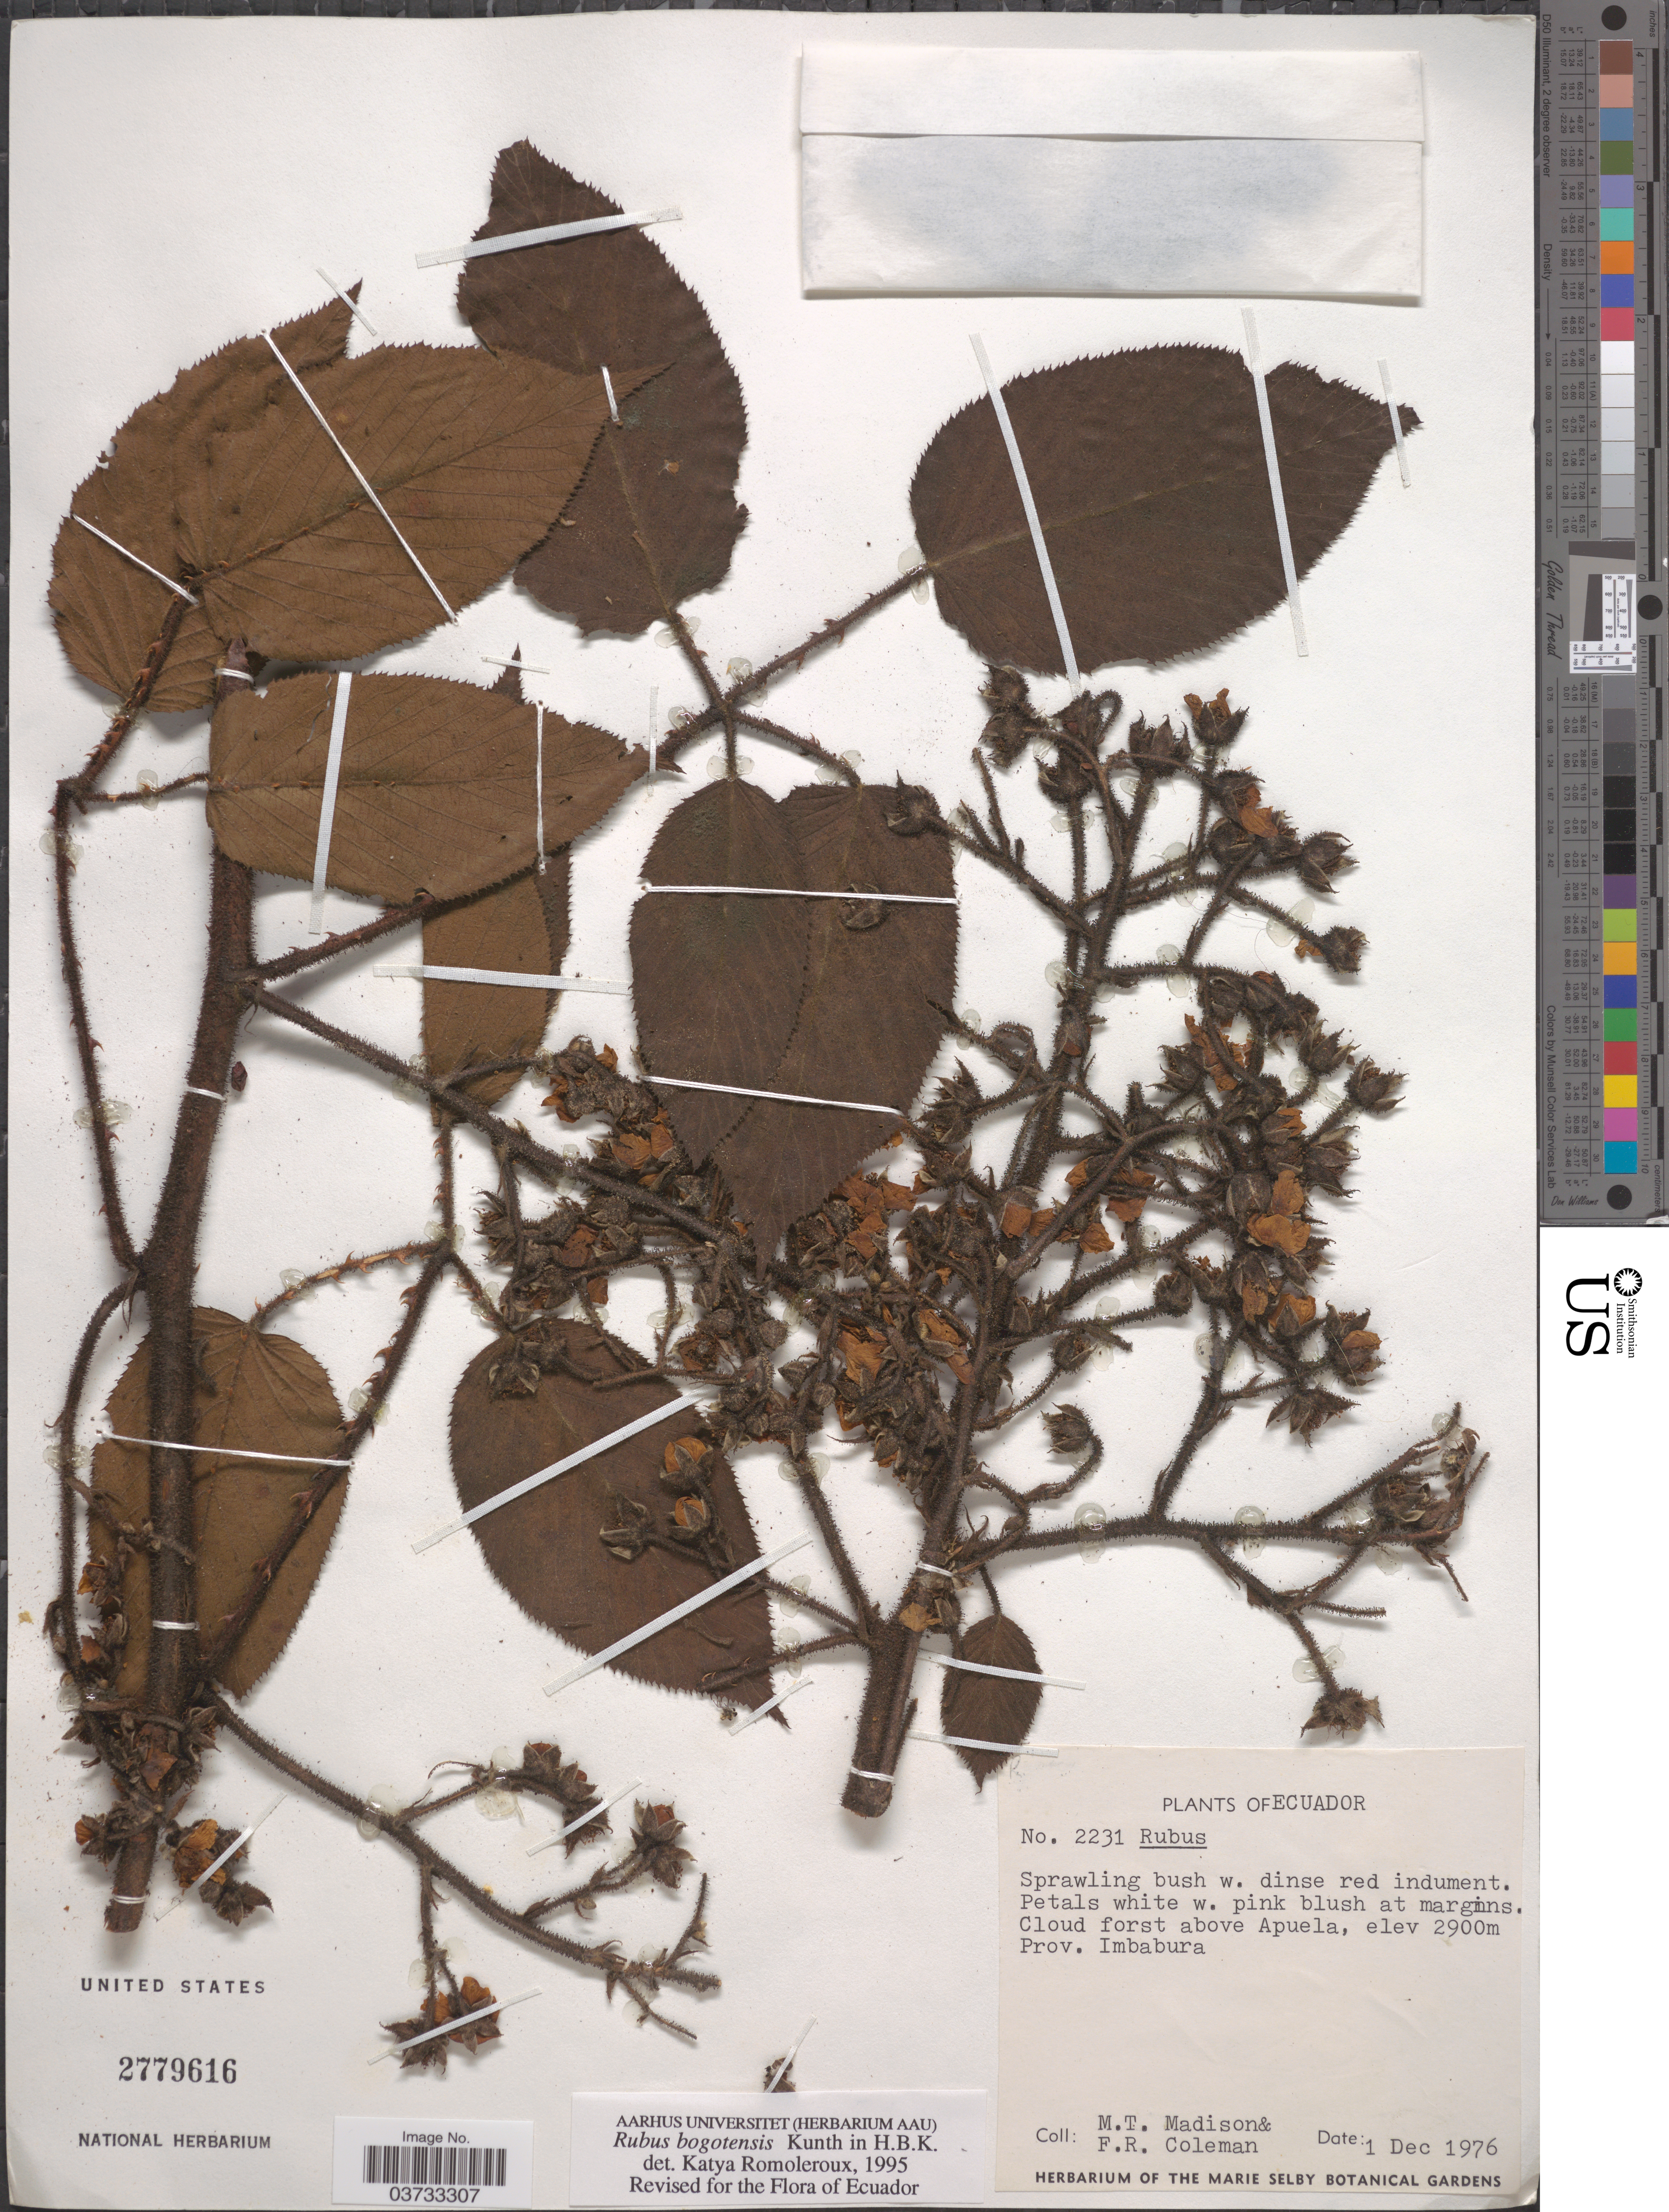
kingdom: Plantae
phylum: Tracheophyta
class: Magnoliopsida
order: Rosales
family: Rosaceae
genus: Rubus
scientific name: Rubus bogotensis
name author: Kunth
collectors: M. T. Madison & F. Coleman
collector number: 2231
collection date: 1976-12-01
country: Ecuador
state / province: Imbabura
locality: Cloud forest above Apuela.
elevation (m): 2900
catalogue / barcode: US 2779616